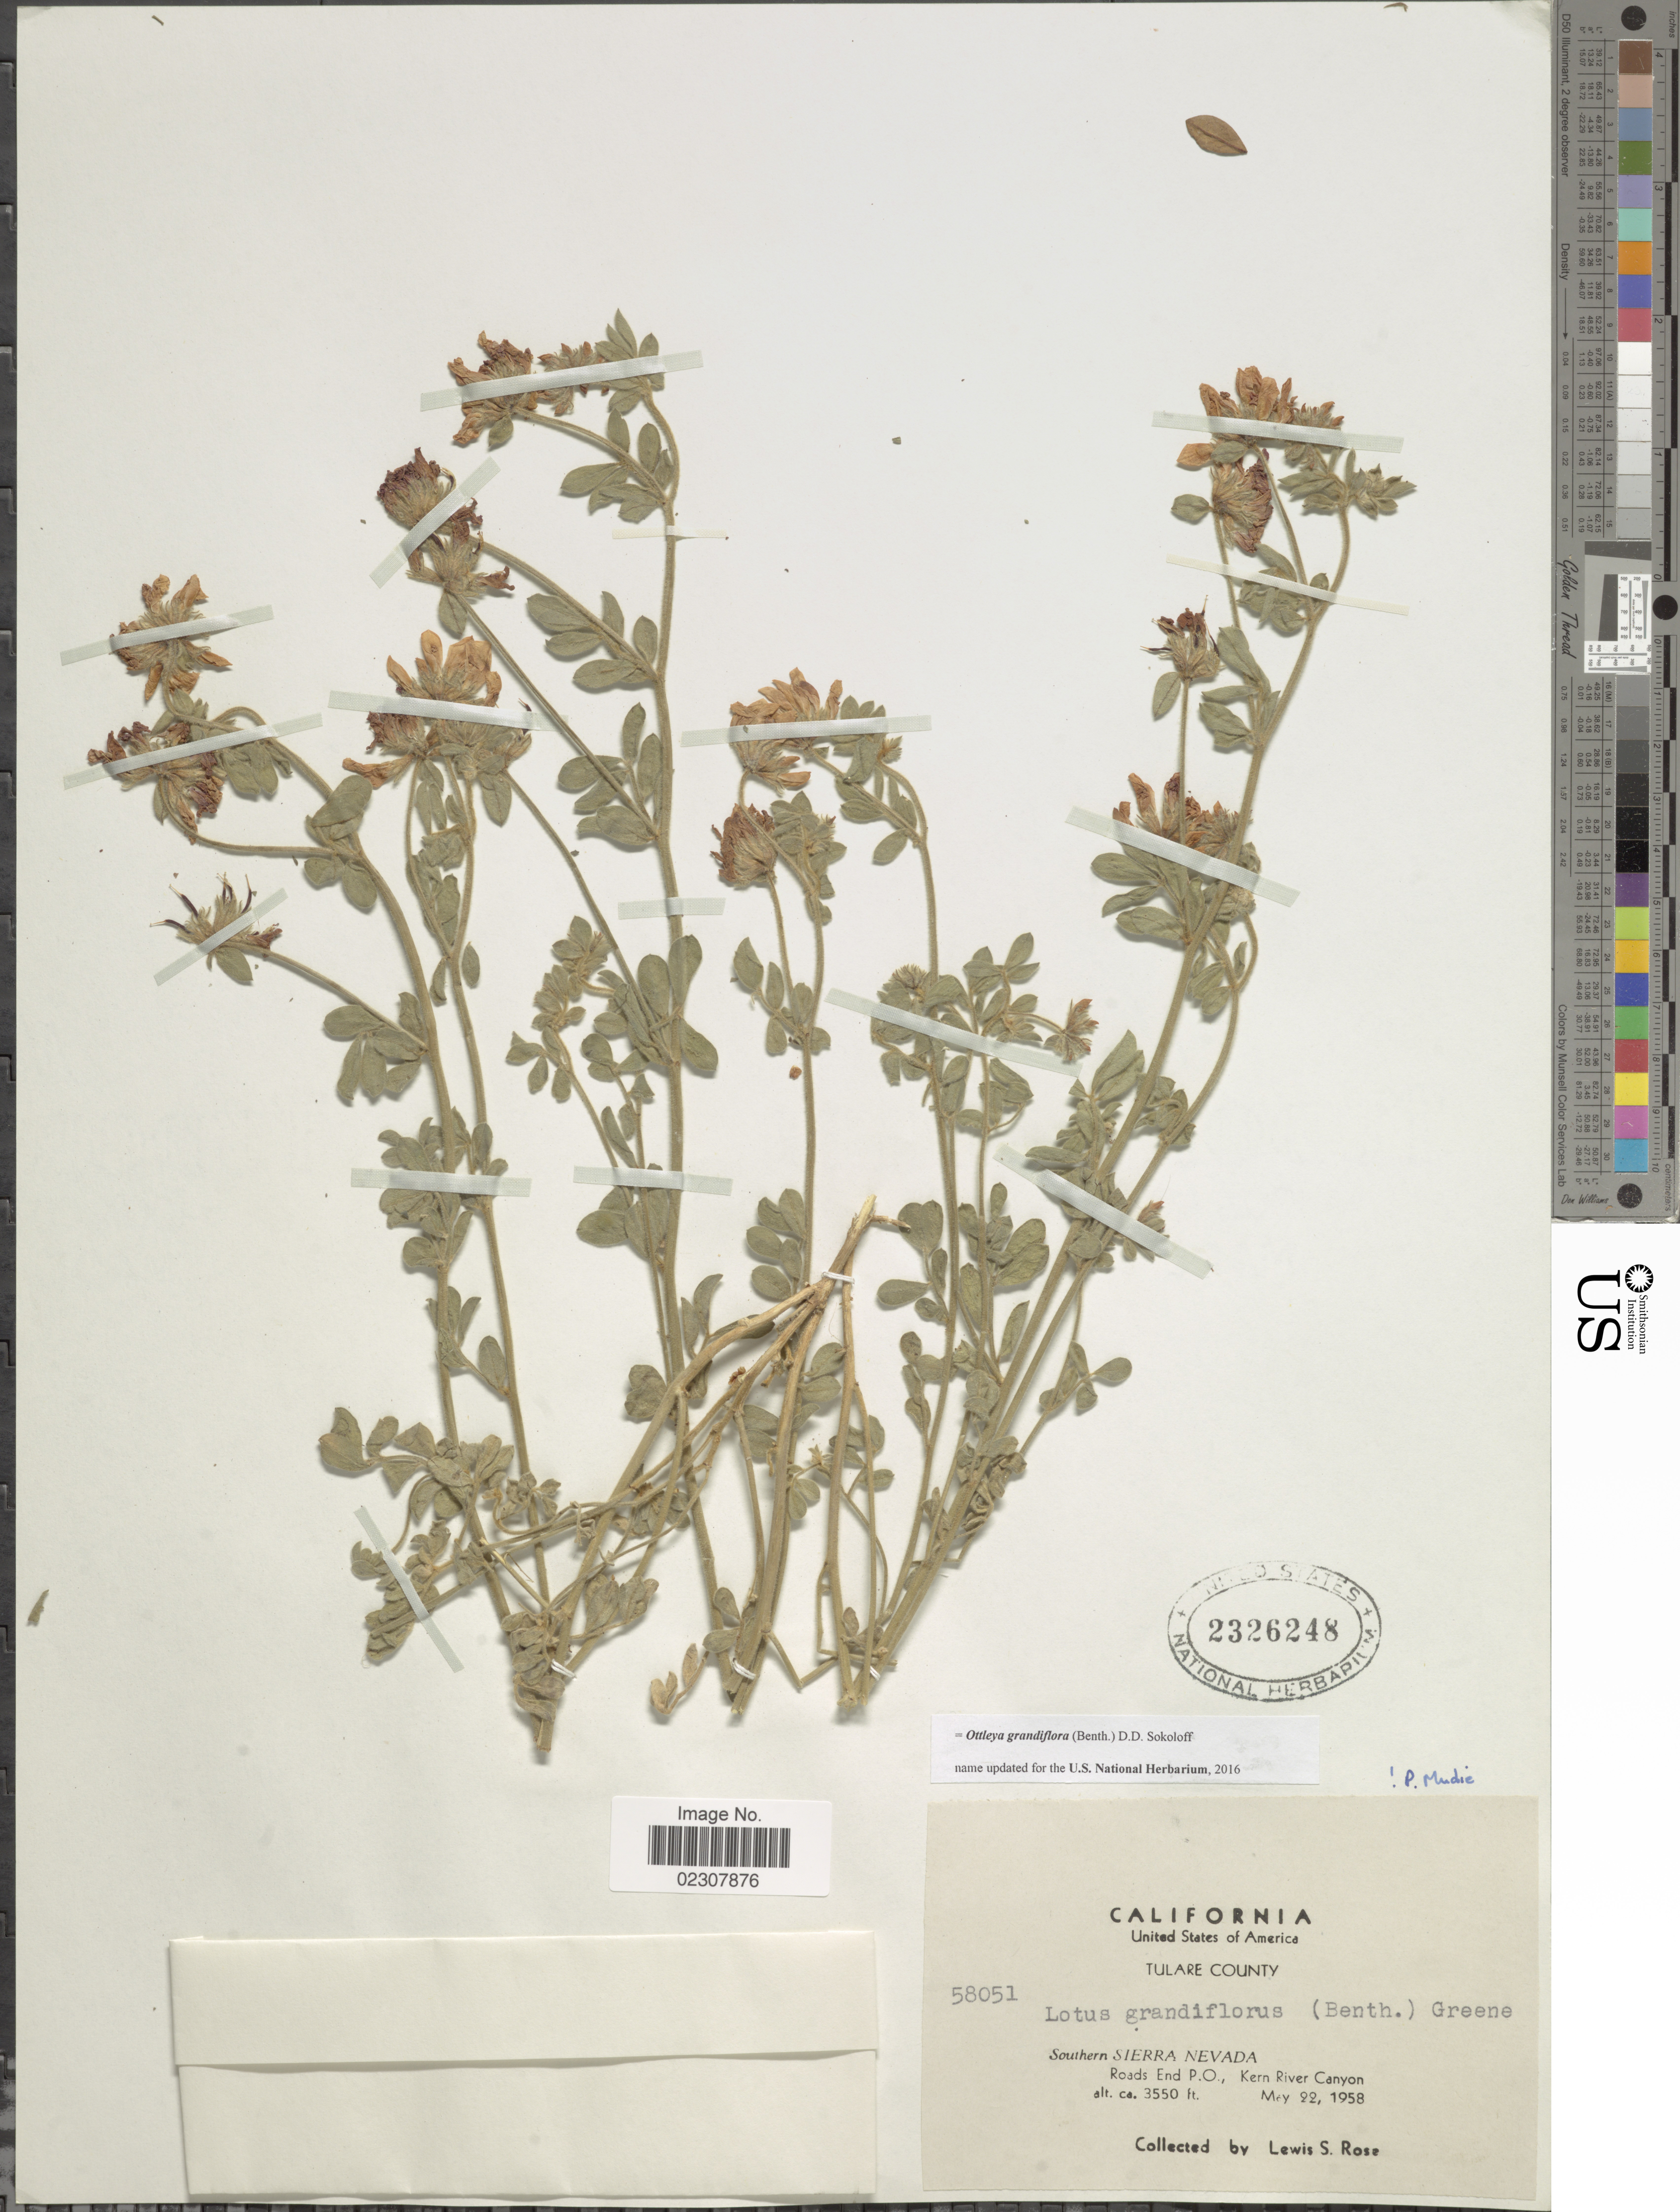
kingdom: Plantae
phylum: Tracheophyta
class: Magnoliopsida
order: Fabales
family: Fabaceae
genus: Ottleya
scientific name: Ottleya grandiflora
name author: (Benth.) D.D. Sokoloff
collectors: L. S. Rose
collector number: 58051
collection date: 1958-05-22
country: United States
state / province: California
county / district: Tulare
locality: Tulare County, Southern Sierra Nevada, Roads Ends P.O., Kern River Canyon.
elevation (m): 1082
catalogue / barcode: US 2326248